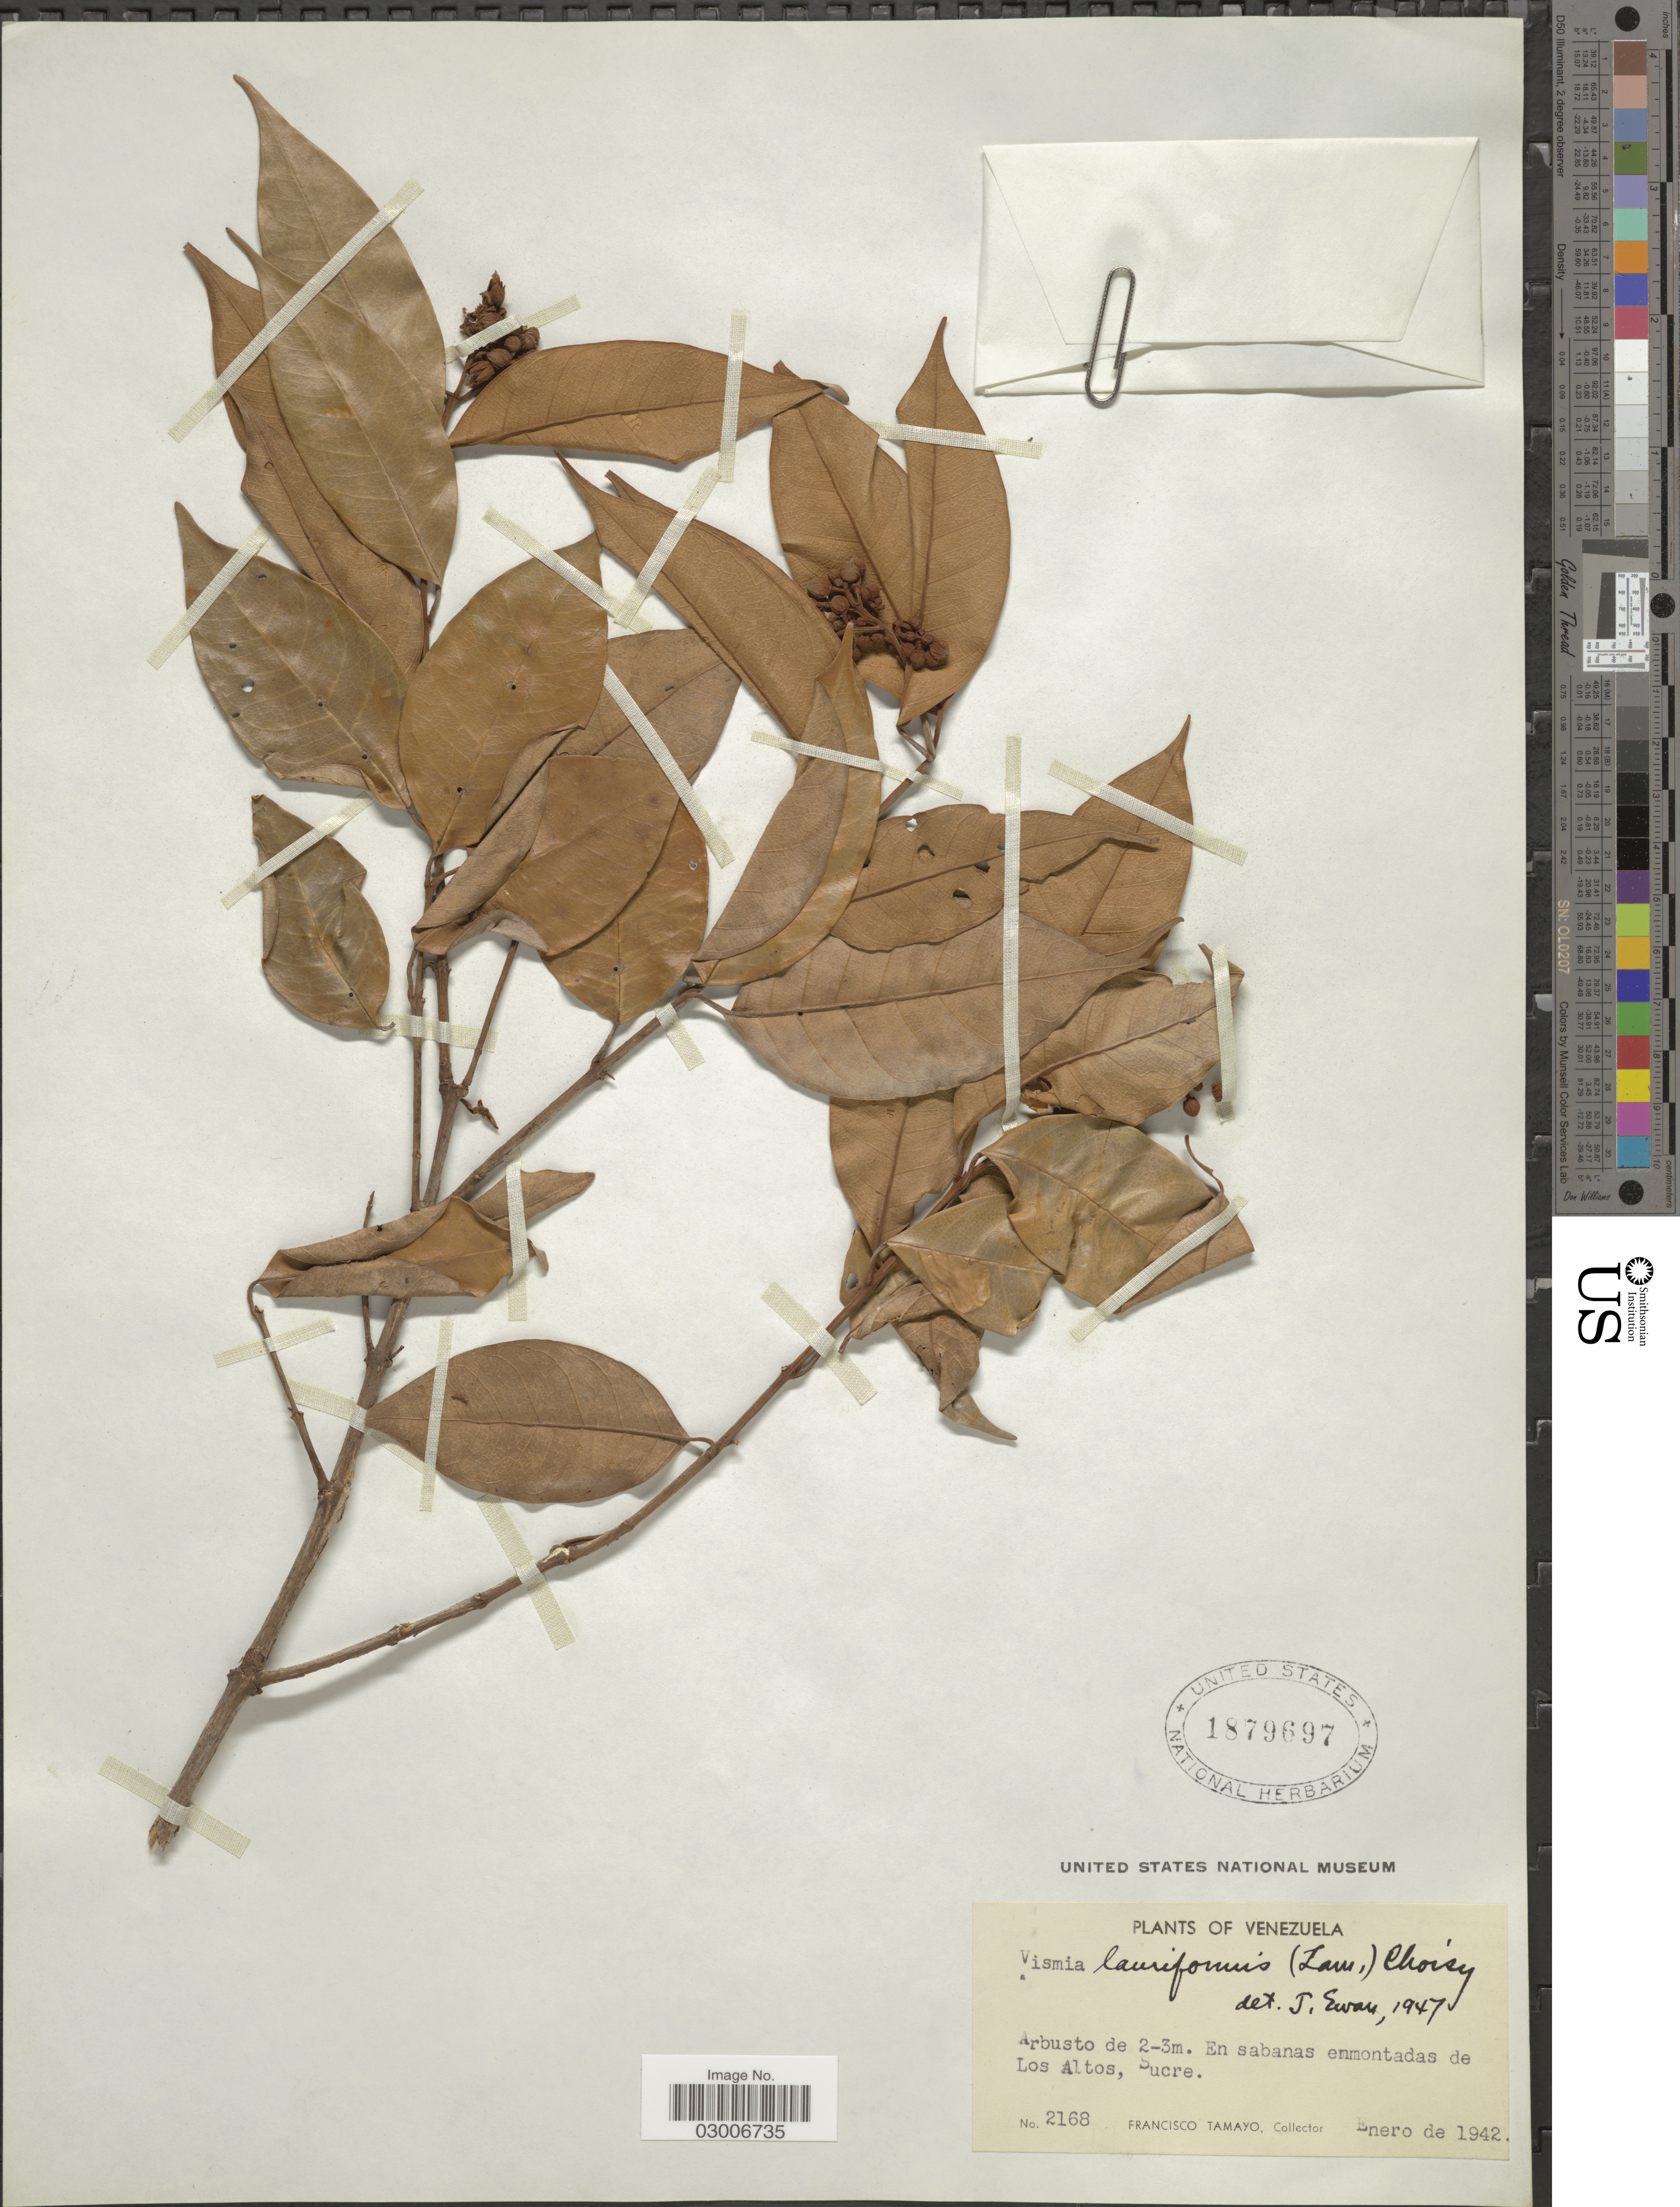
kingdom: Plantae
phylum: Tracheophyta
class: Magnoliopsida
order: Malpighiales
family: Hypericaceae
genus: Vismia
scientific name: Vismia guianensis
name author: (Aubl.) Pers.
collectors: F. Tamayo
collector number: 2168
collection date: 1942-01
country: Venezuela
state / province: Sucre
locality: En sabanas emmontadas de Los Altos, Sucre.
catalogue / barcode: US 1879697